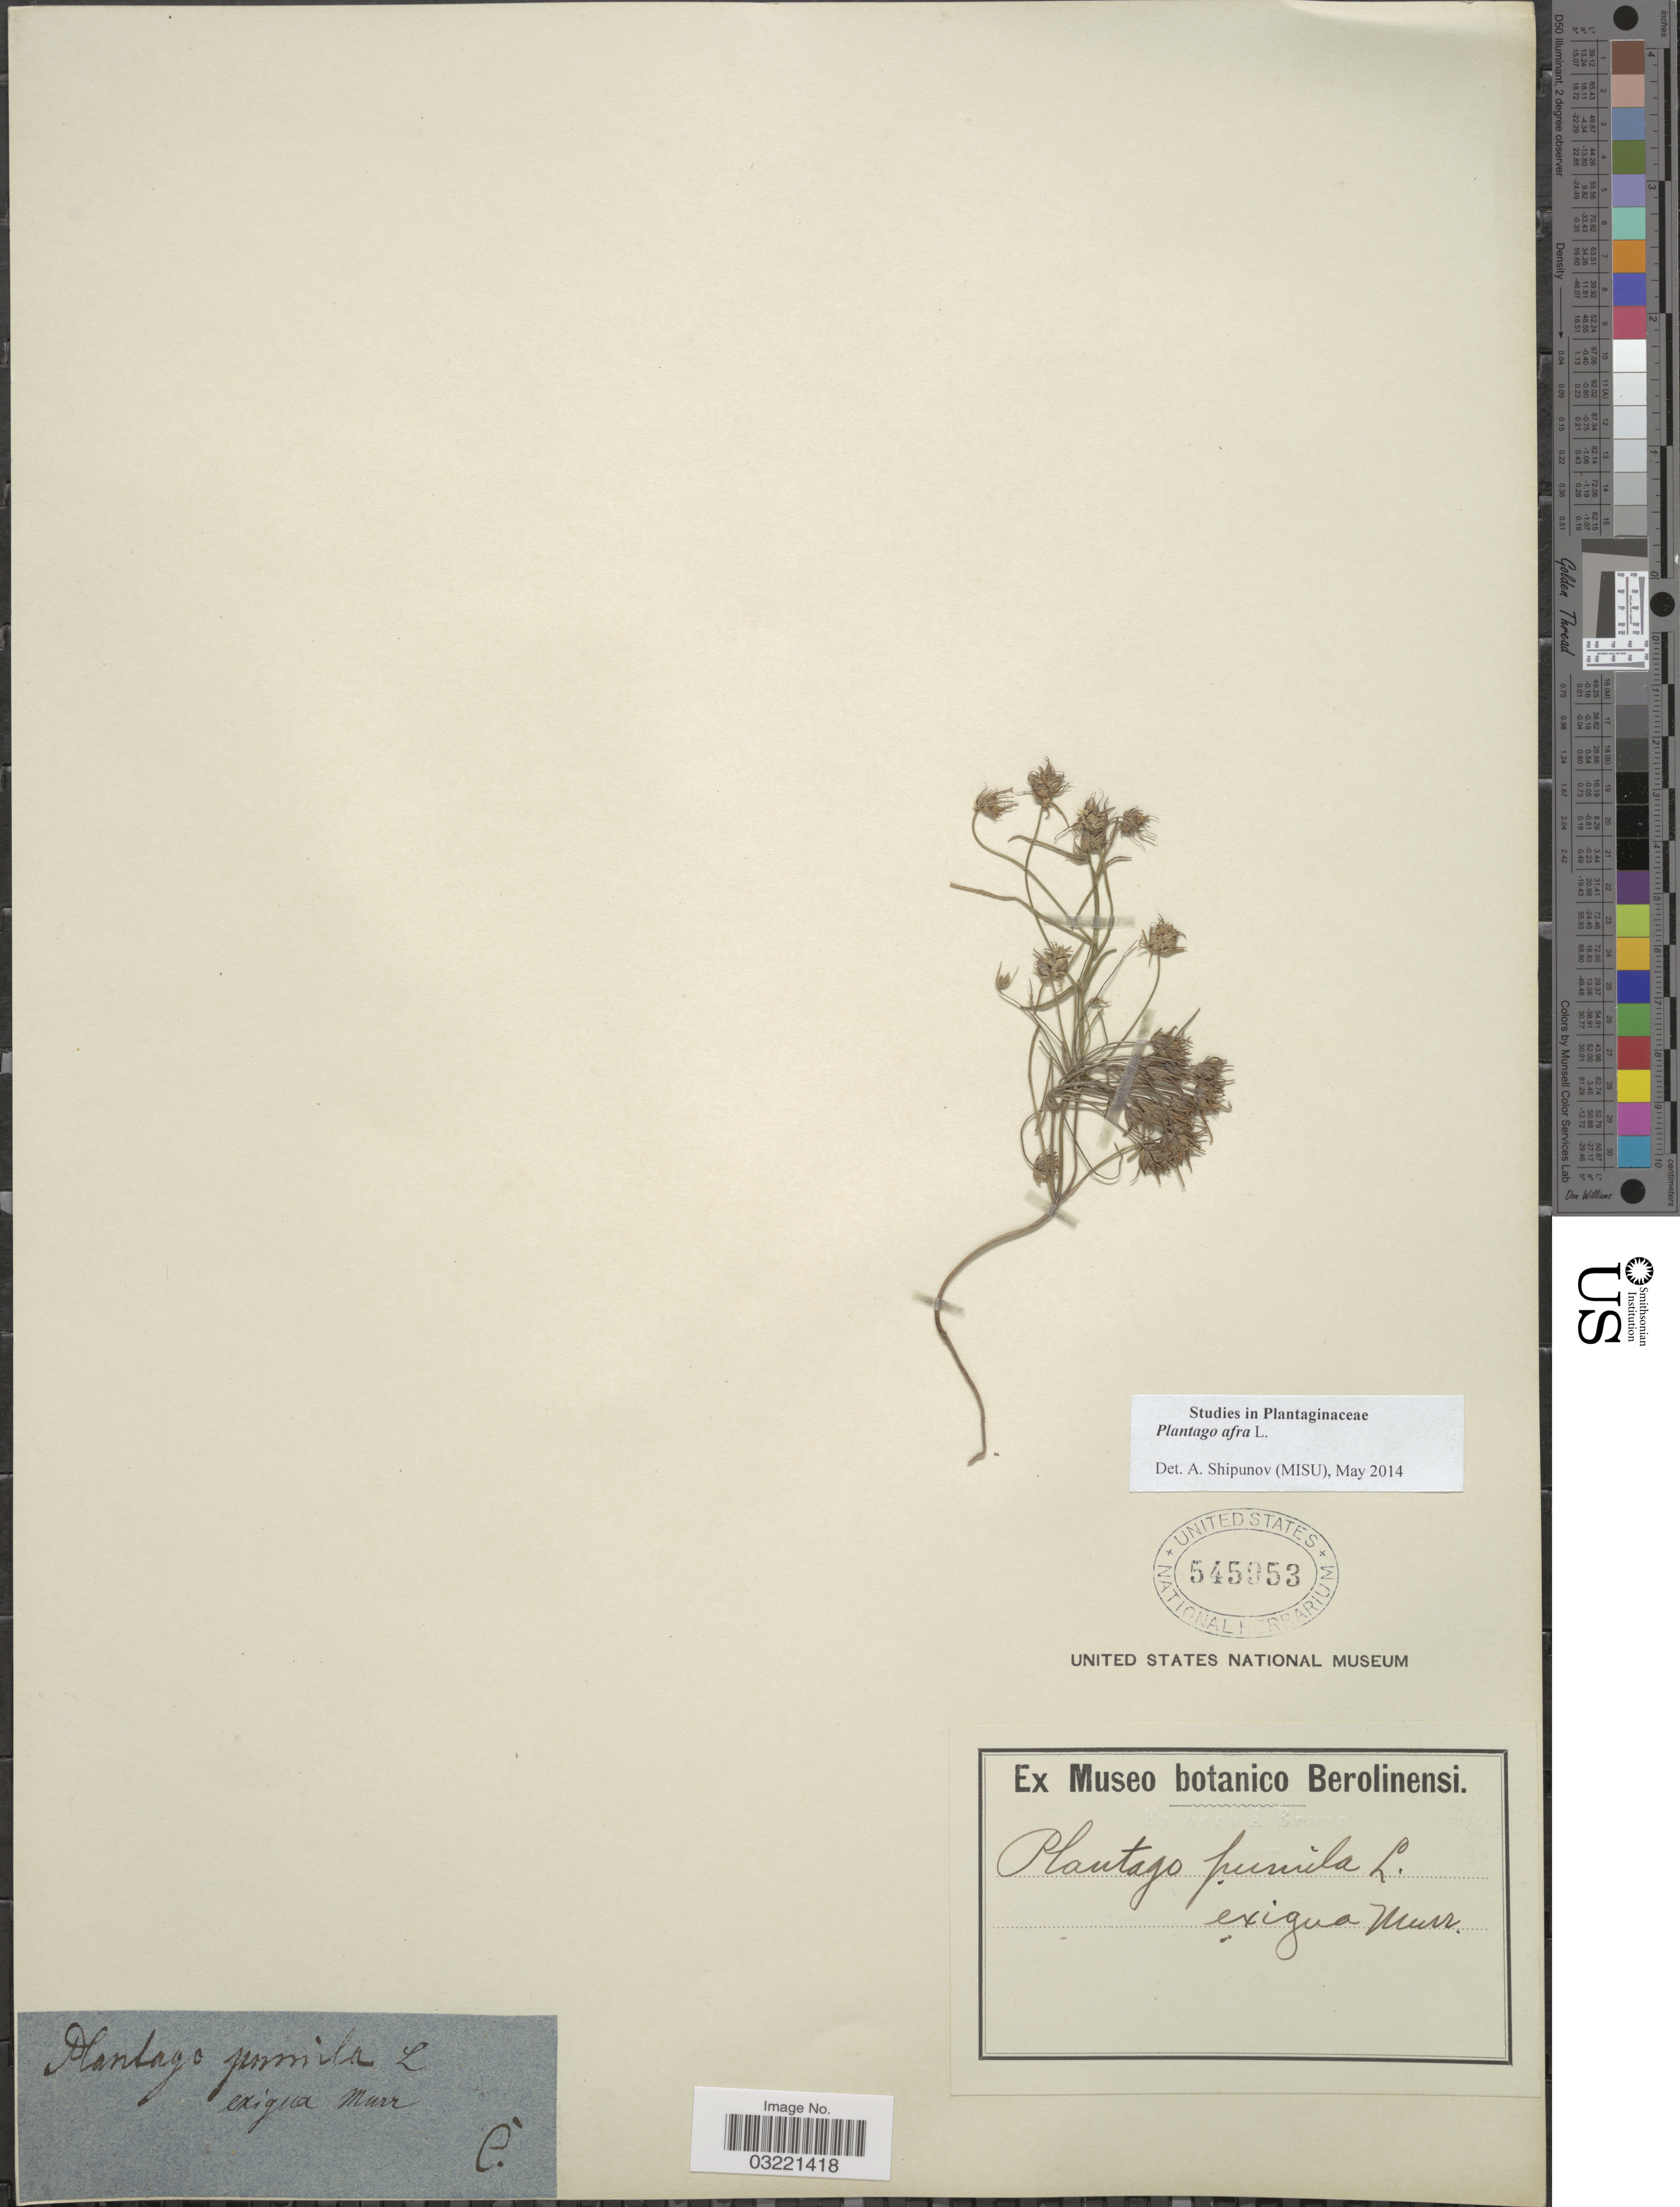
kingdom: Plantae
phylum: Tracheophyta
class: Magnoliopsida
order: Lamiales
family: Plantaginaceae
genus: Plantago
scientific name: Plantago afra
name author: L.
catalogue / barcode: US 545953